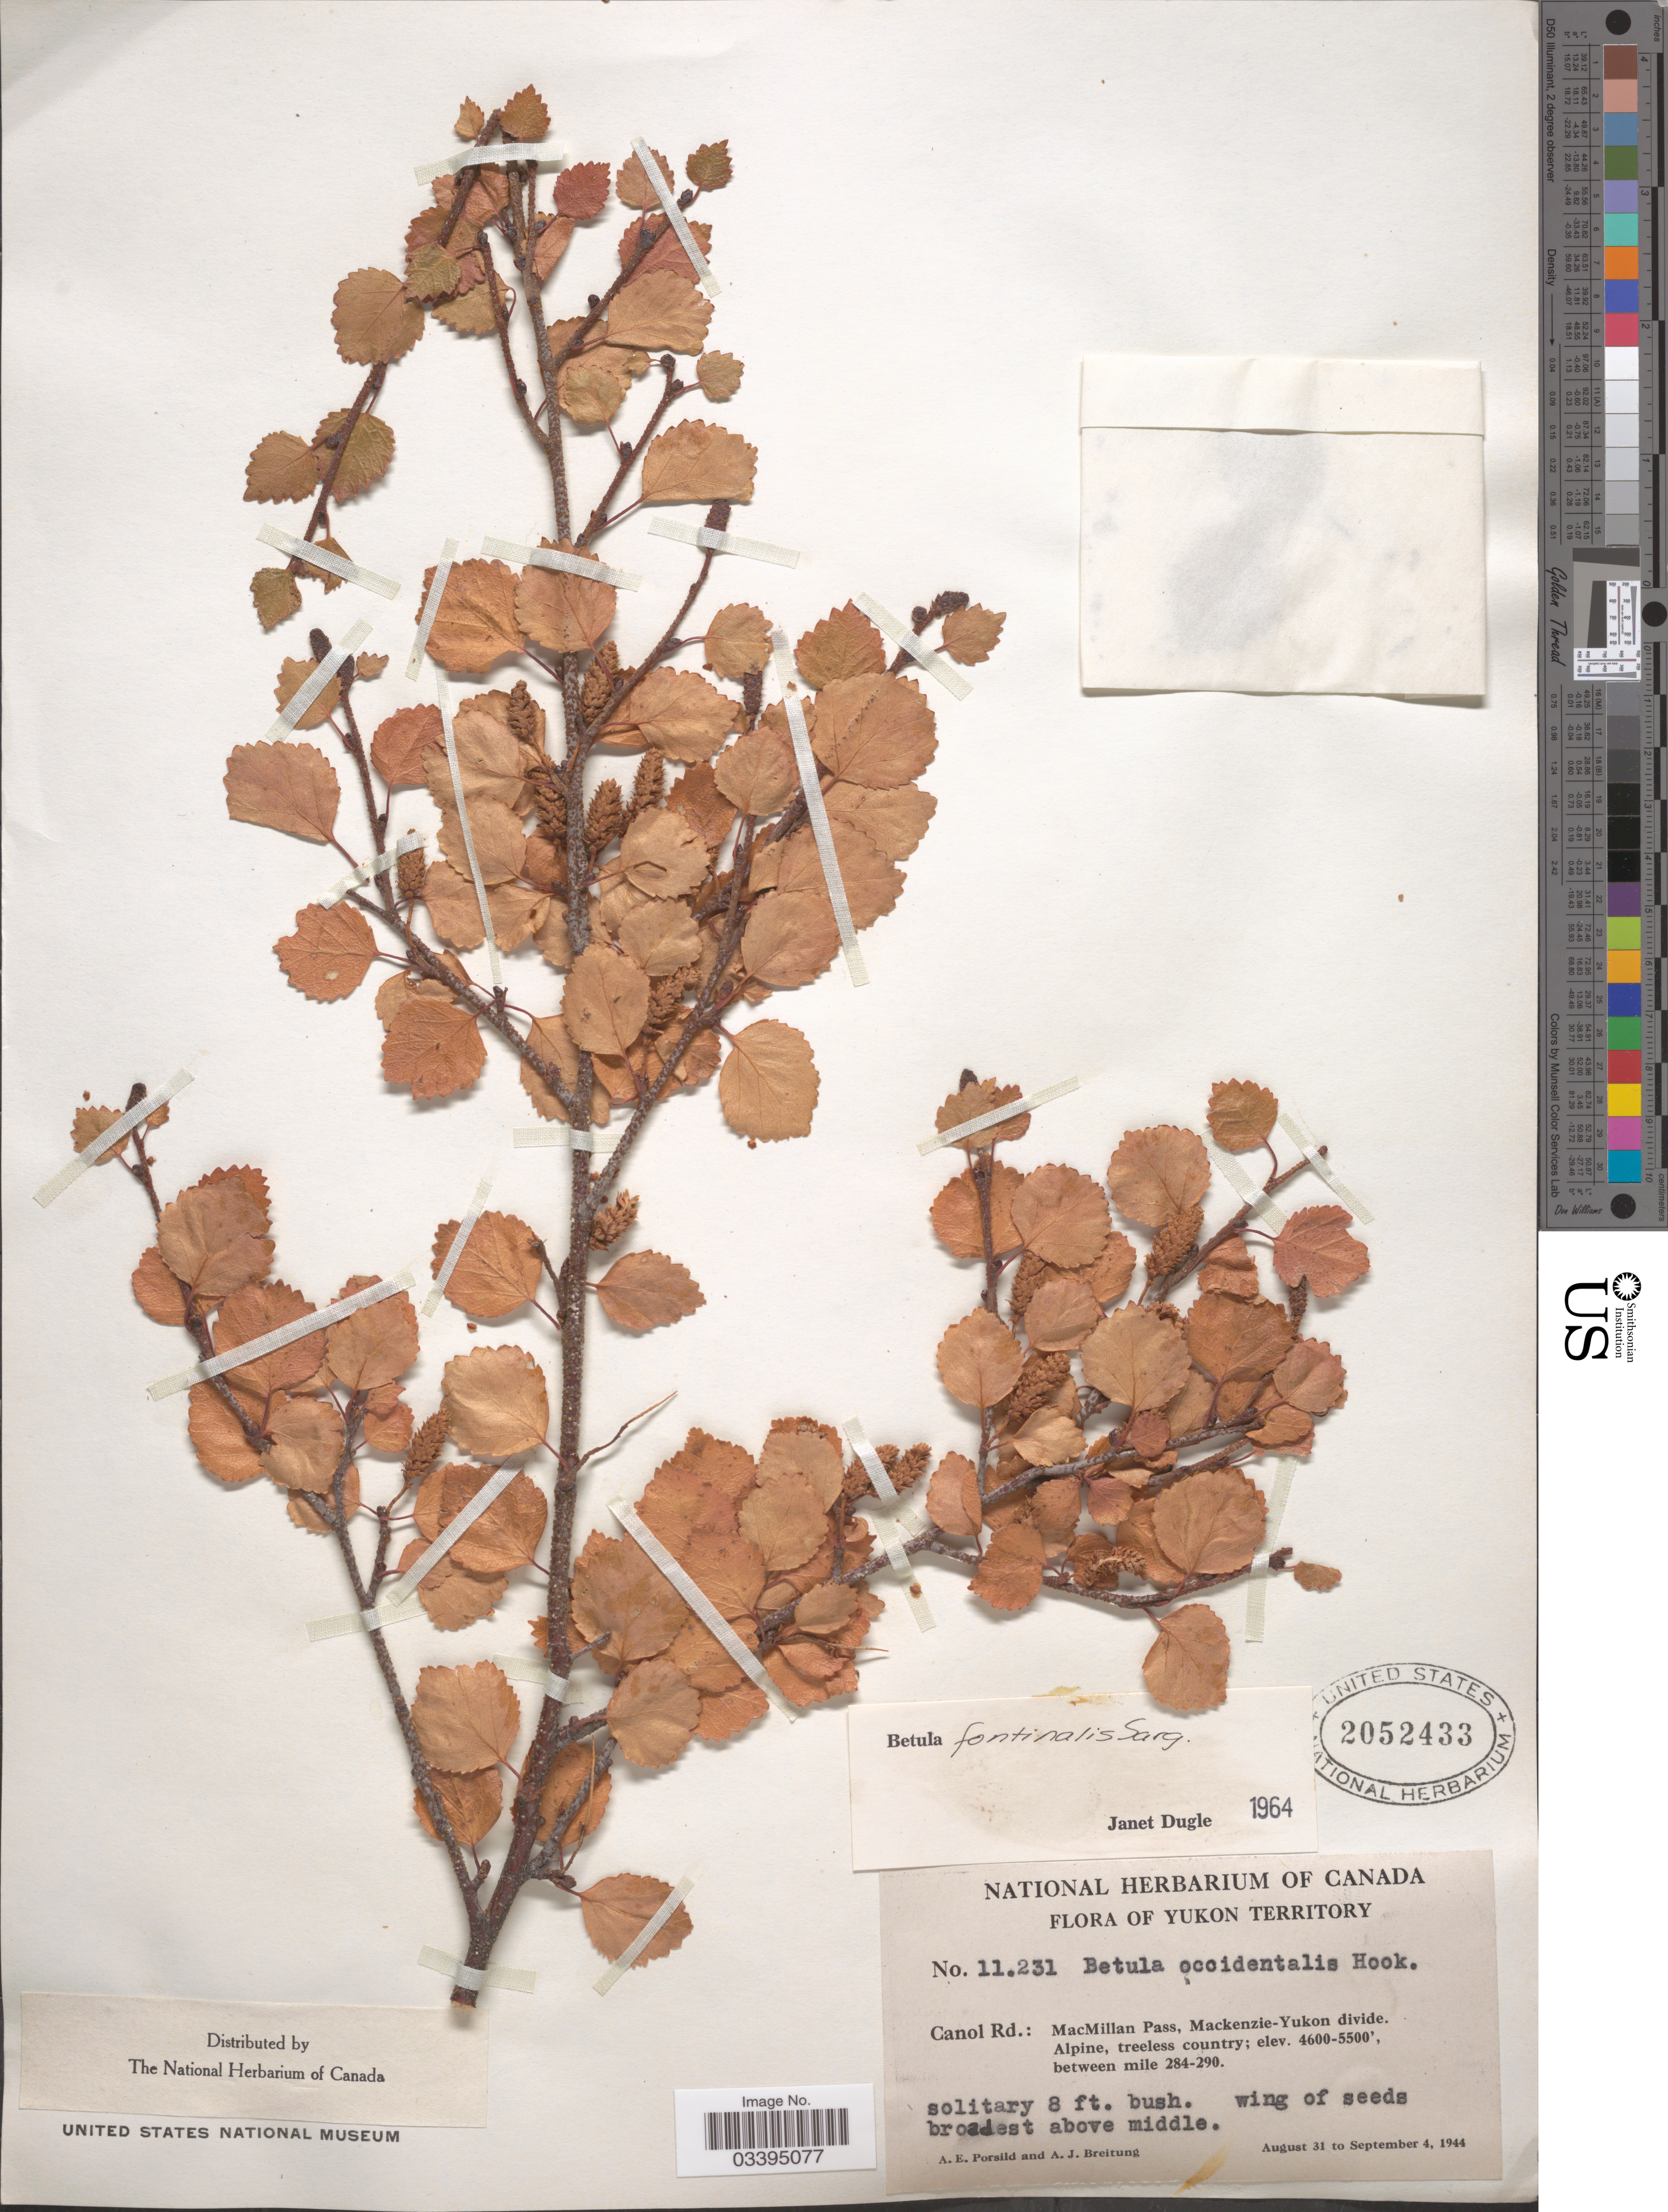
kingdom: Plantae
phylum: Tracheophyta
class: Magnoliopsida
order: Fagales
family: Betulaceae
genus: Betula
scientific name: Betula fontinalis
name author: Sarg.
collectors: A. E. Porsild & A. Breitung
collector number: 11231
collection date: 1944-08-31/1944-09-04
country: Canada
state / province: Yukon Territory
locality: Canol Rd.: MacMillan Pass, Mackenzie-Yukon divide. Between mile 284-290.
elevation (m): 1402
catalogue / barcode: US 2052433